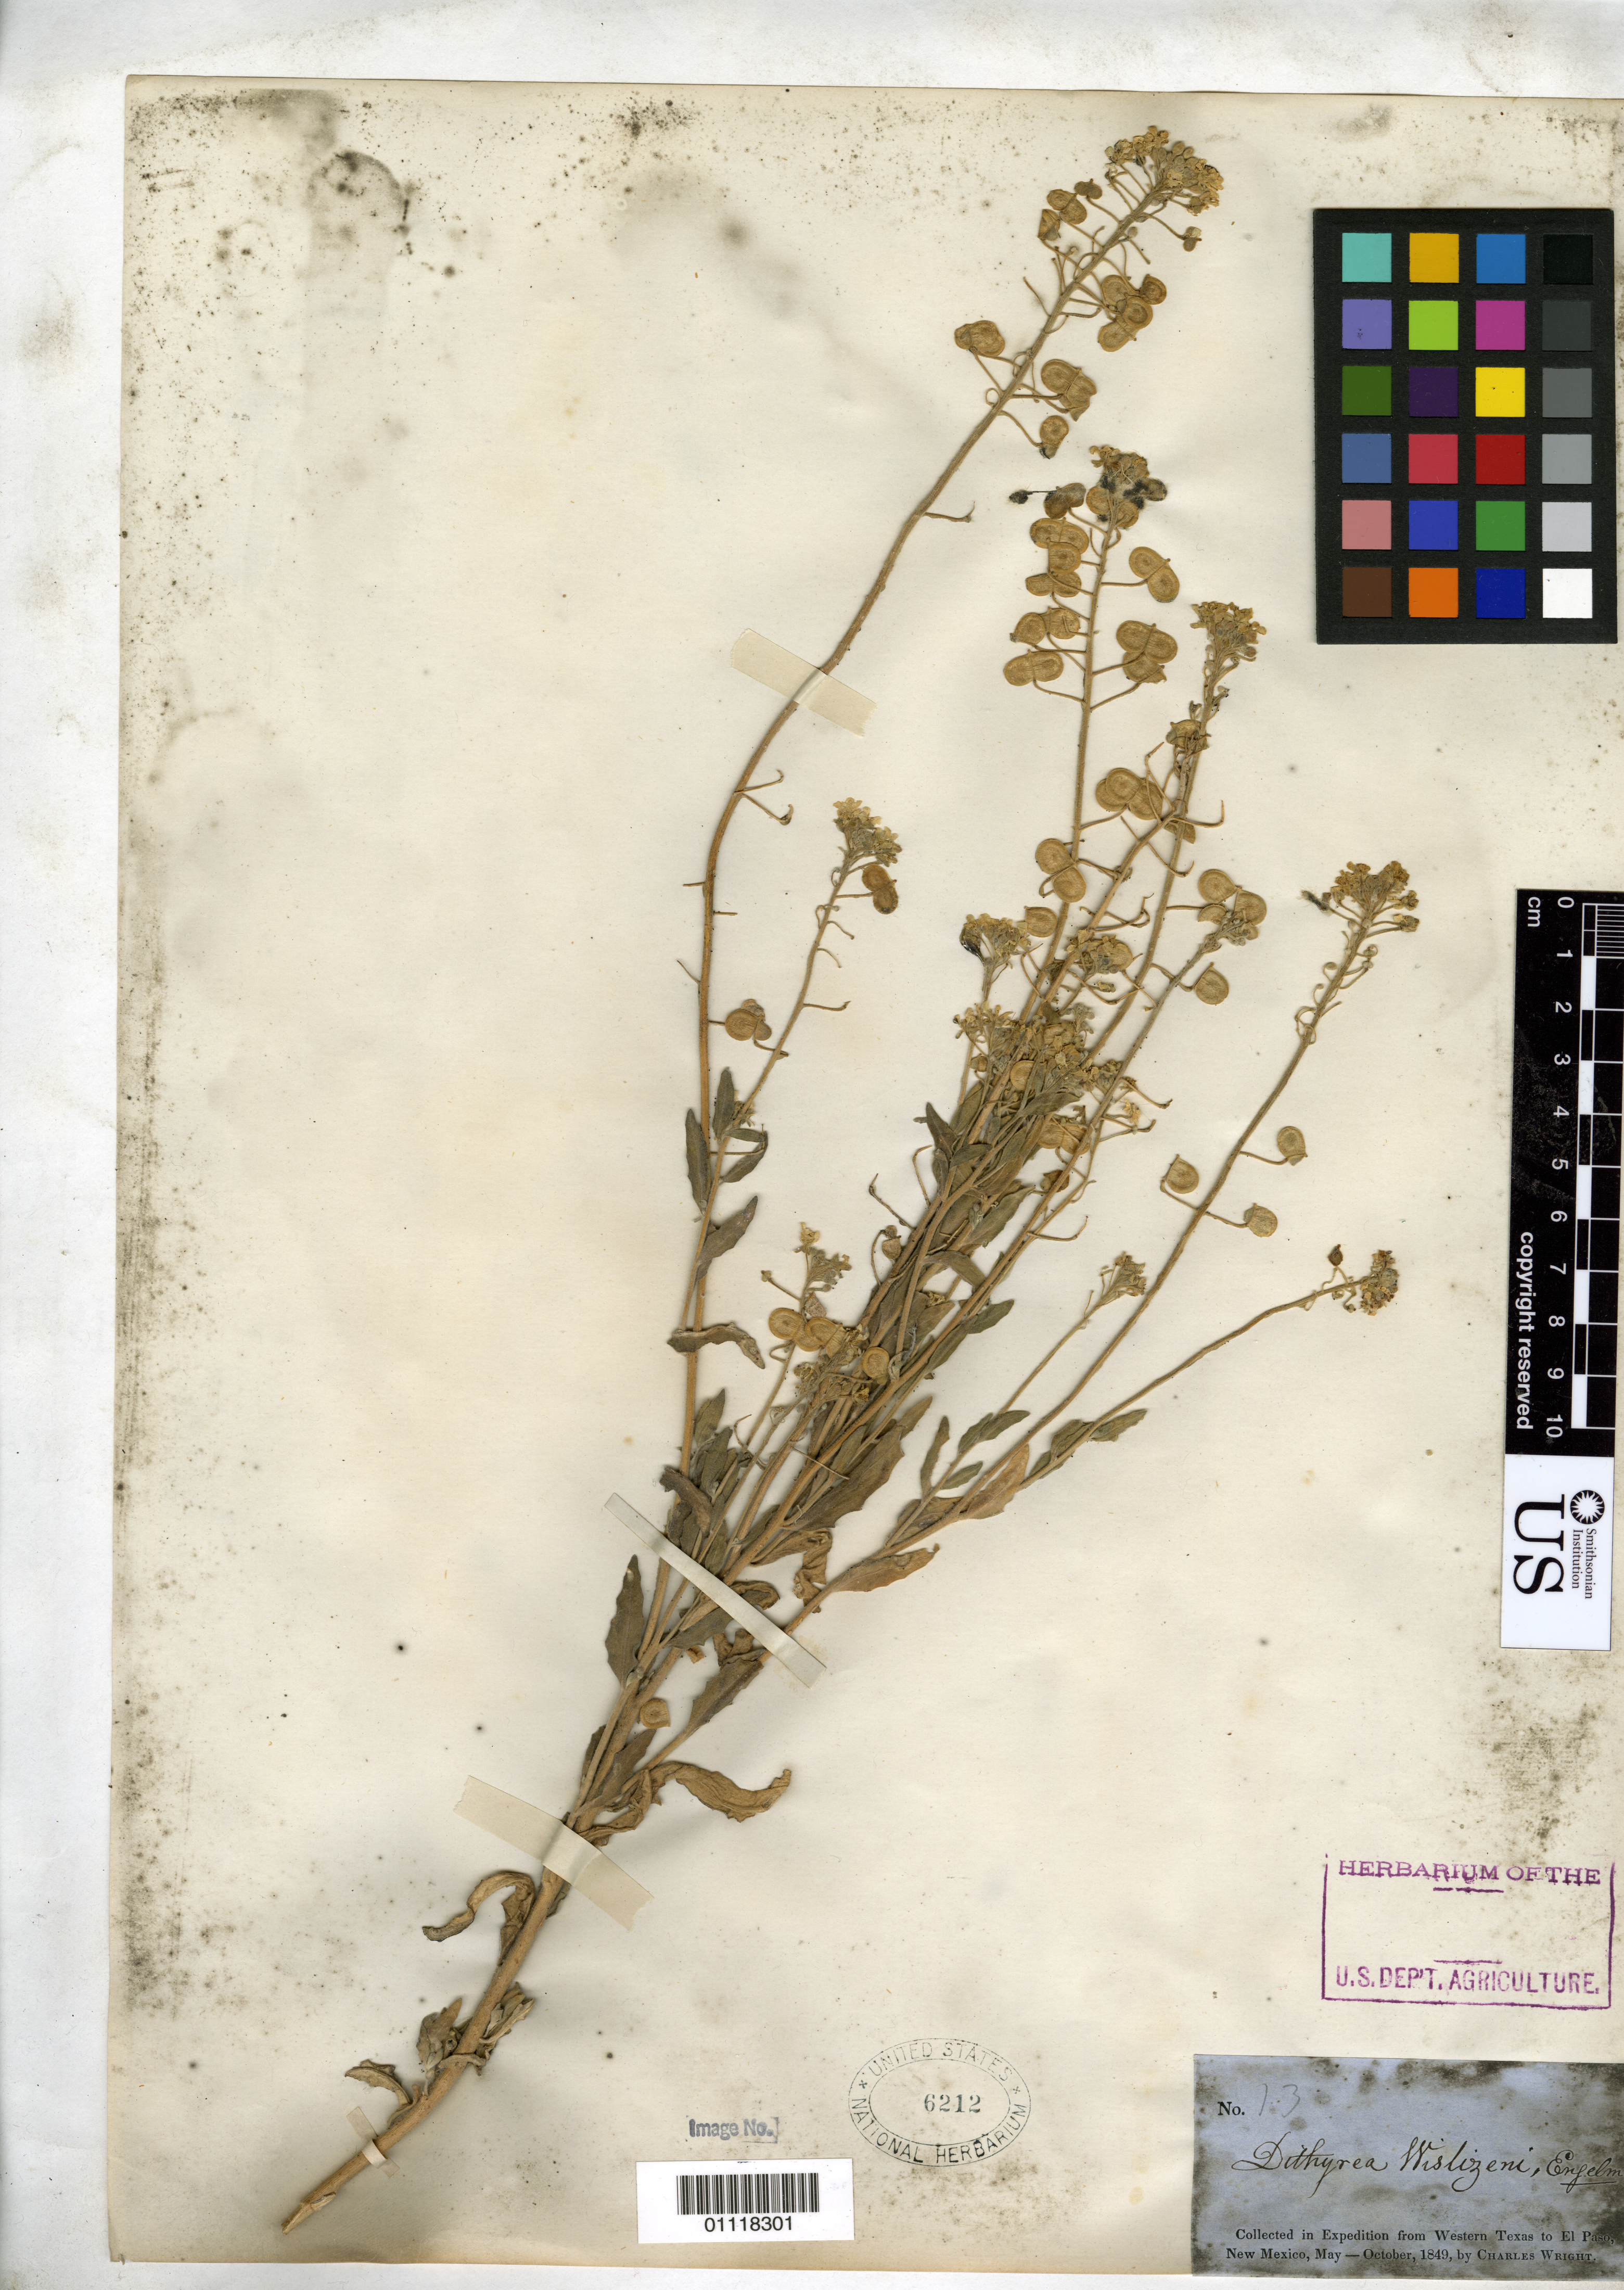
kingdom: Plantae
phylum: Tracheophyta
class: Magnoliopsida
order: Brassicales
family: Brassicaceae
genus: Dithyrea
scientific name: Dithyrea wislizeni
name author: Engelm.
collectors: C. Wright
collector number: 13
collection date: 1849-05/1849-10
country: United States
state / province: New Mexico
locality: Western Texas to El Paso.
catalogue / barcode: US 6212